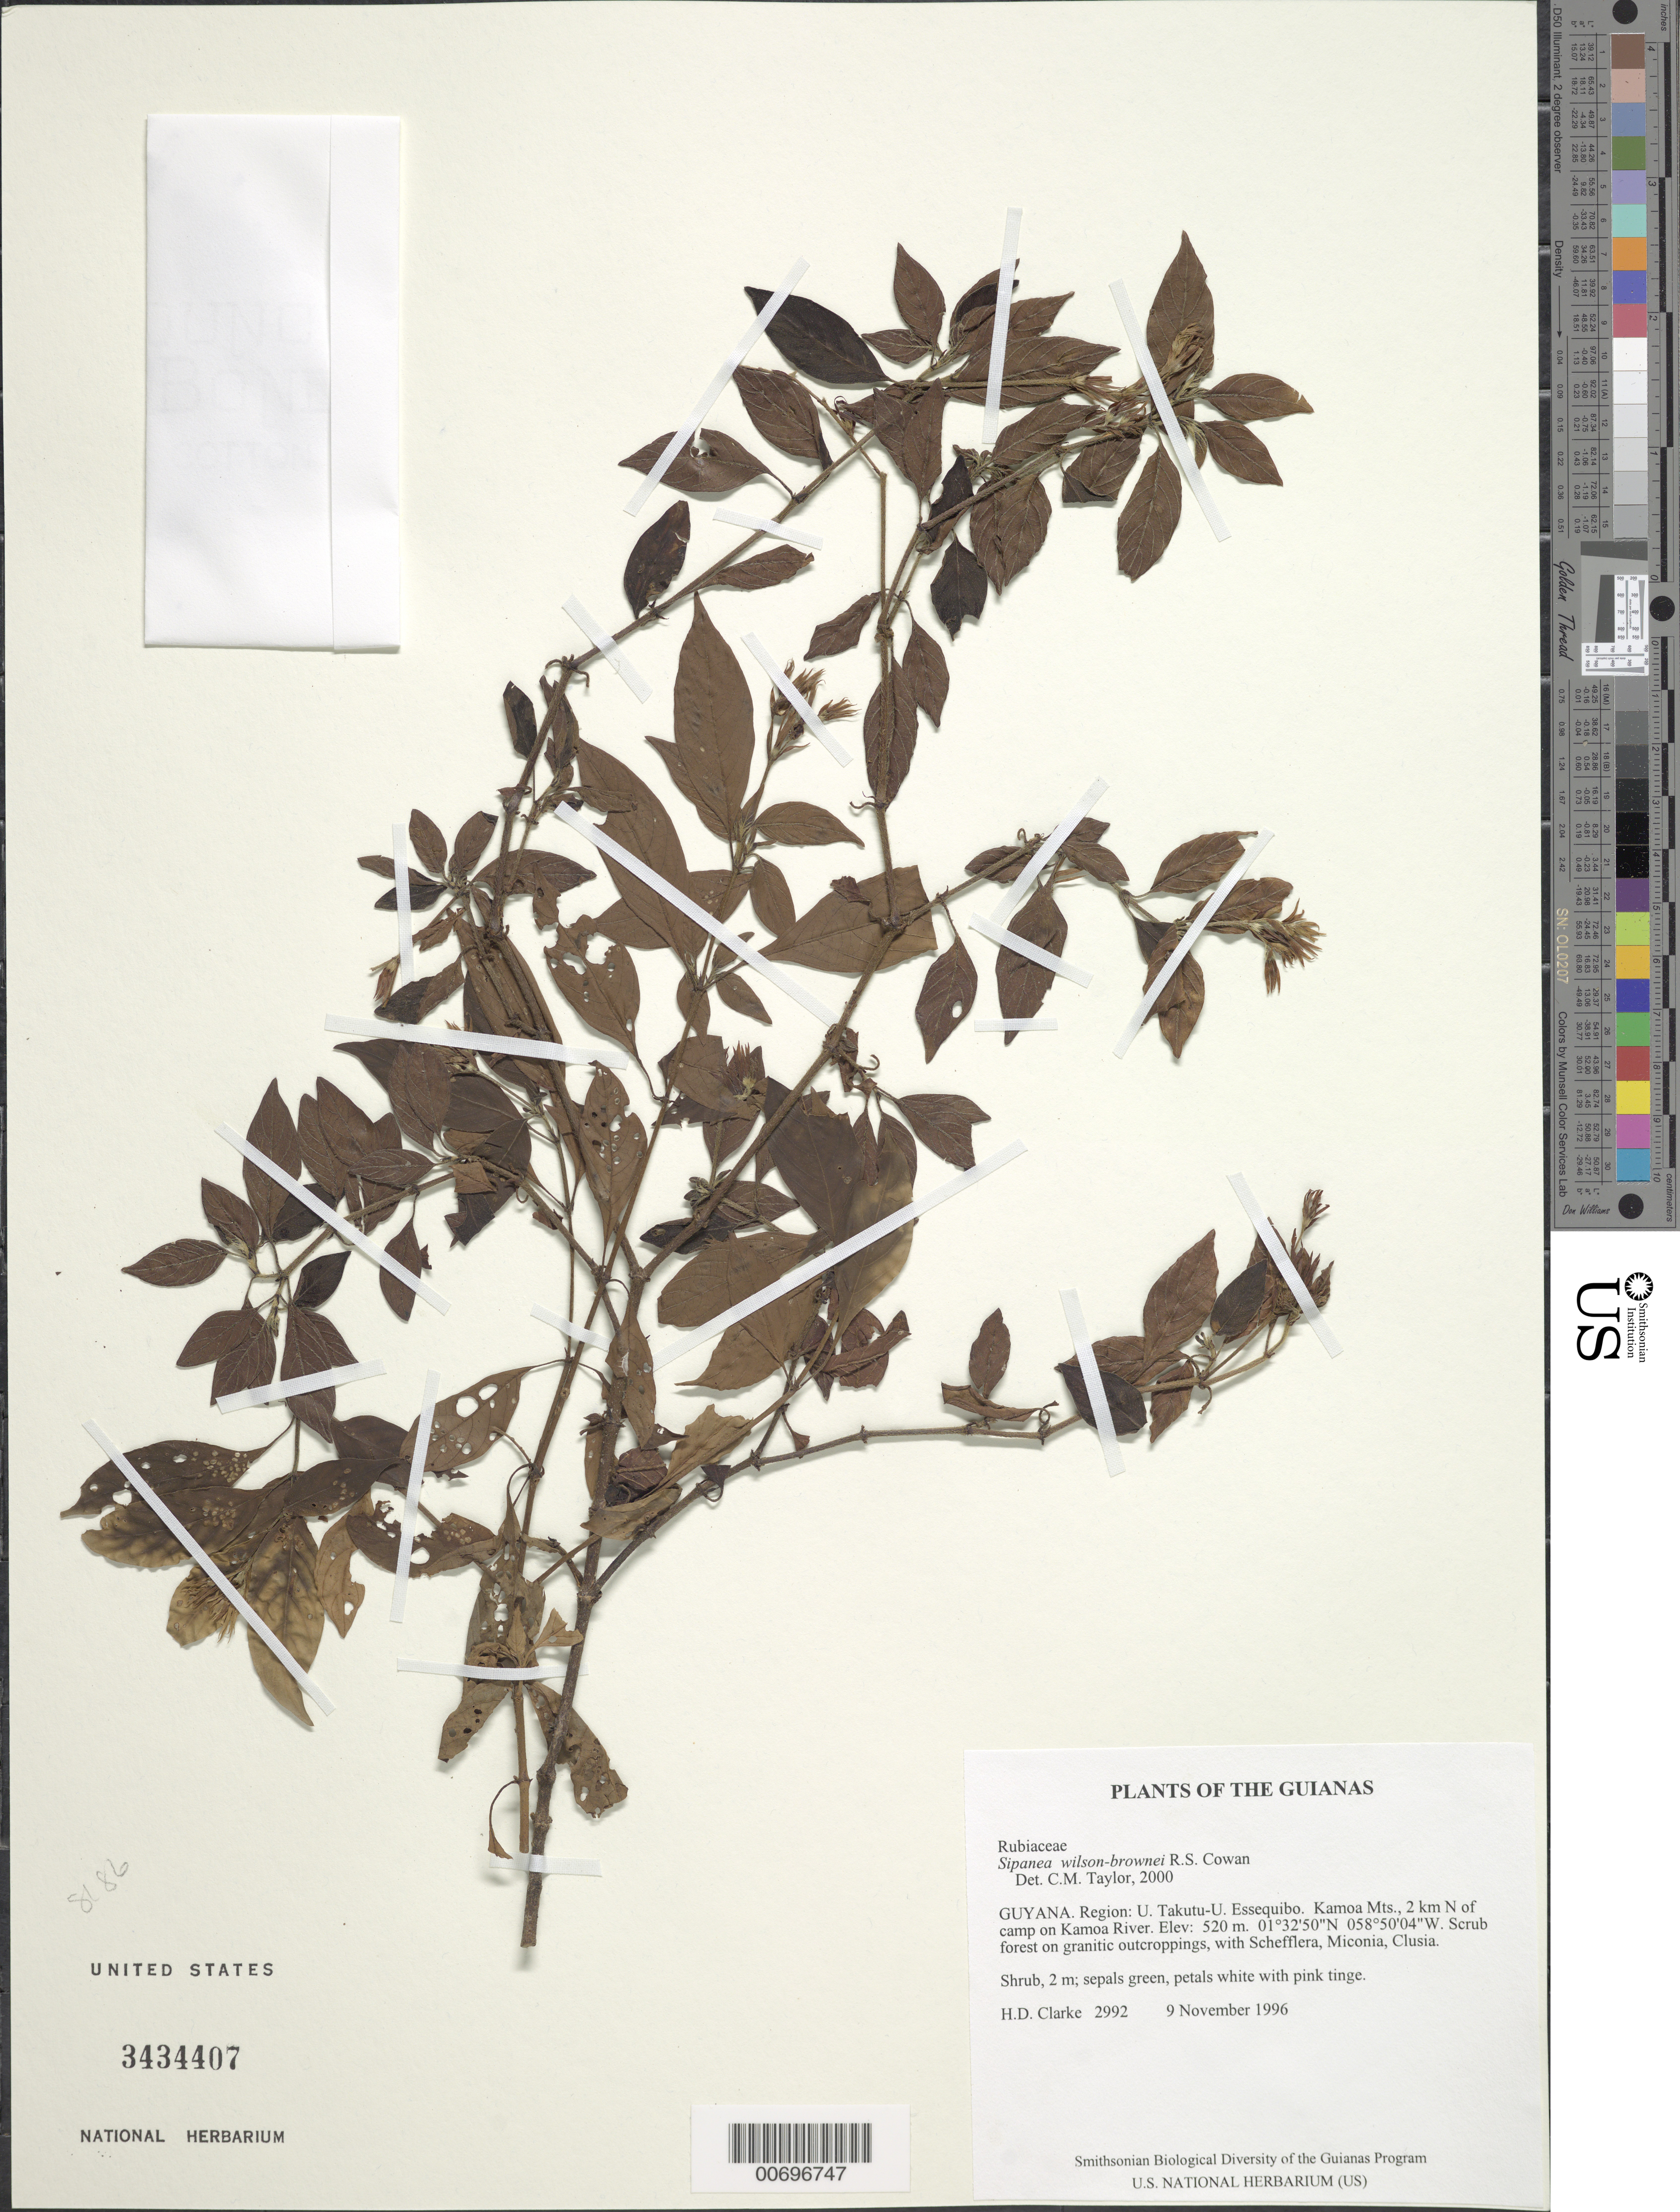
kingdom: Plantae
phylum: Tracheophyta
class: Magnoliopsida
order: Gentianales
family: Rubiaceae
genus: Sipanea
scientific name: Sipanea wilson-brownei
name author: R.S. Cowan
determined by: Taylor, Charlotte M.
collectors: H. D. Clarke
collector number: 2992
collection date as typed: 9 November 1996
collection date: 1996-11-09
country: Guyana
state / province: U. Takutu-U. Essequibo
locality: Kamoa Mts., 2 km N of camp on Kamoa River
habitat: Scrub forest on granitic outcroppings, with Schefflera, Miconia, Clusia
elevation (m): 520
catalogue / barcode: US 3434407